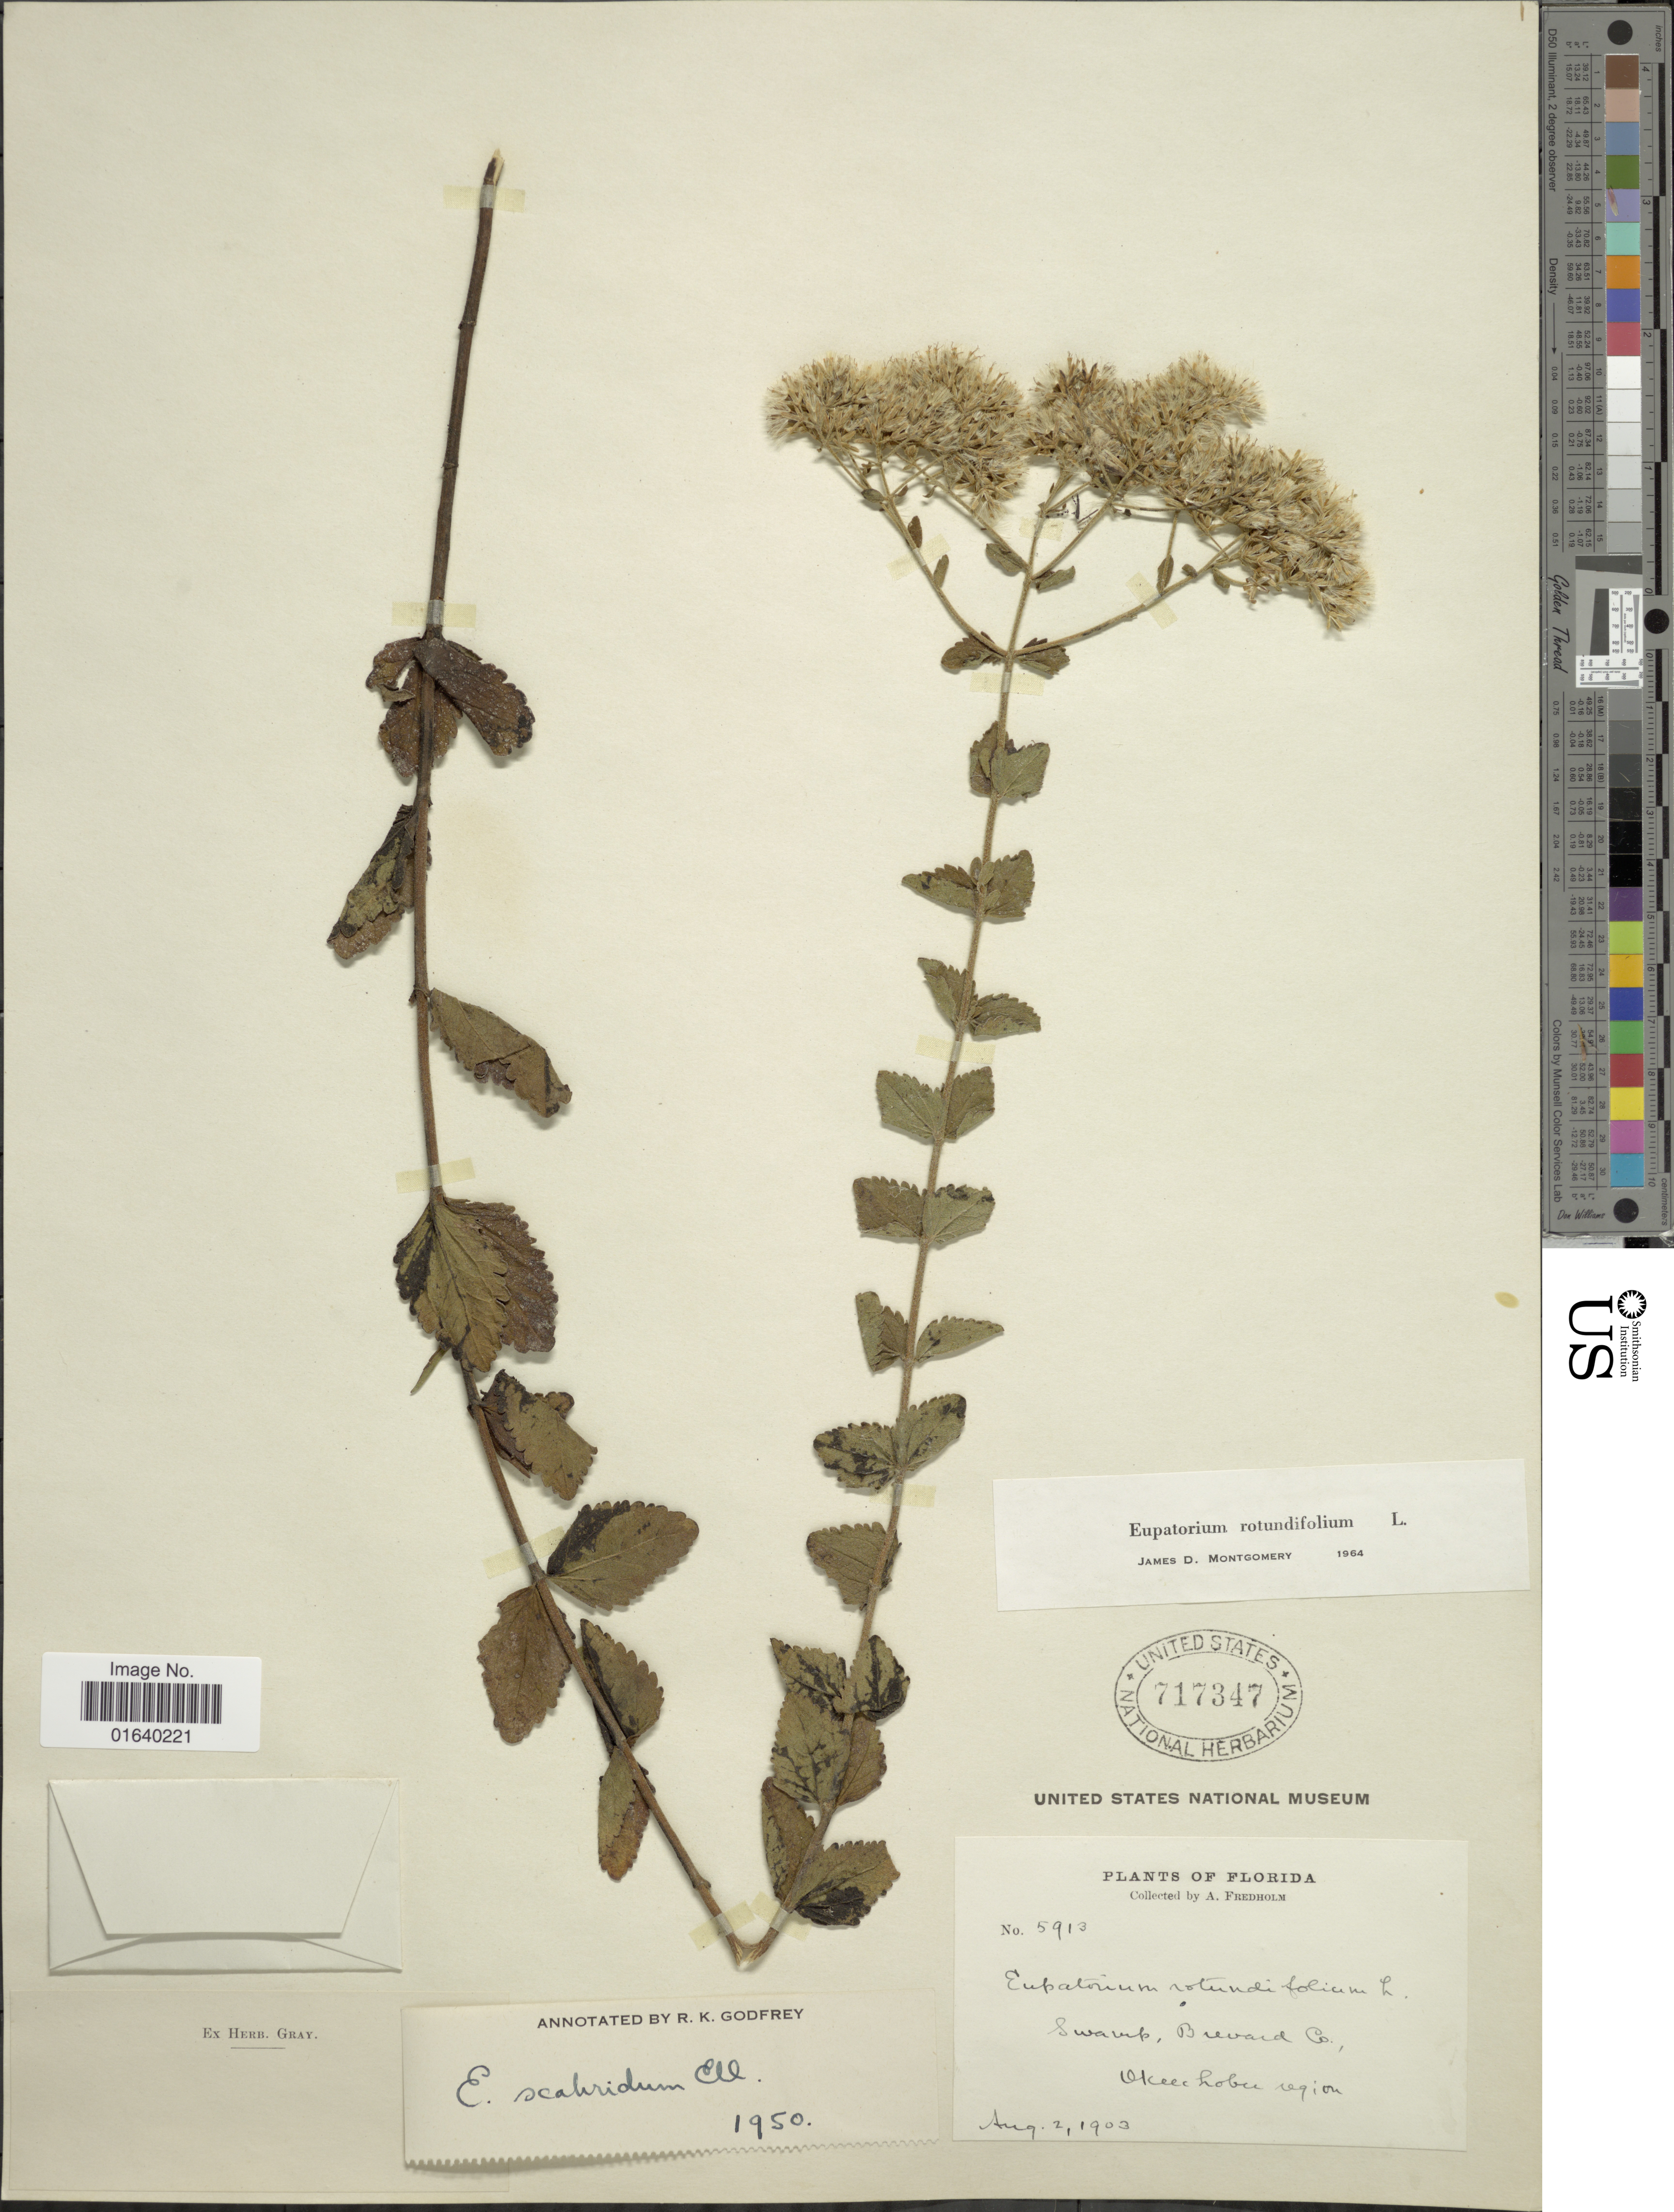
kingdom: Plantae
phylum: Tracheophyta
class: Magnoliopsida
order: Asterales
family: Asteraceae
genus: Eupatorium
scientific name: Eupatorium rotundifolium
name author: L.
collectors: A. Fredholm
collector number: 5913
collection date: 1903-08-02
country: United States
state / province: Florida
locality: Swamp, Breward Co., Okeehobee region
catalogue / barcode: US 717347